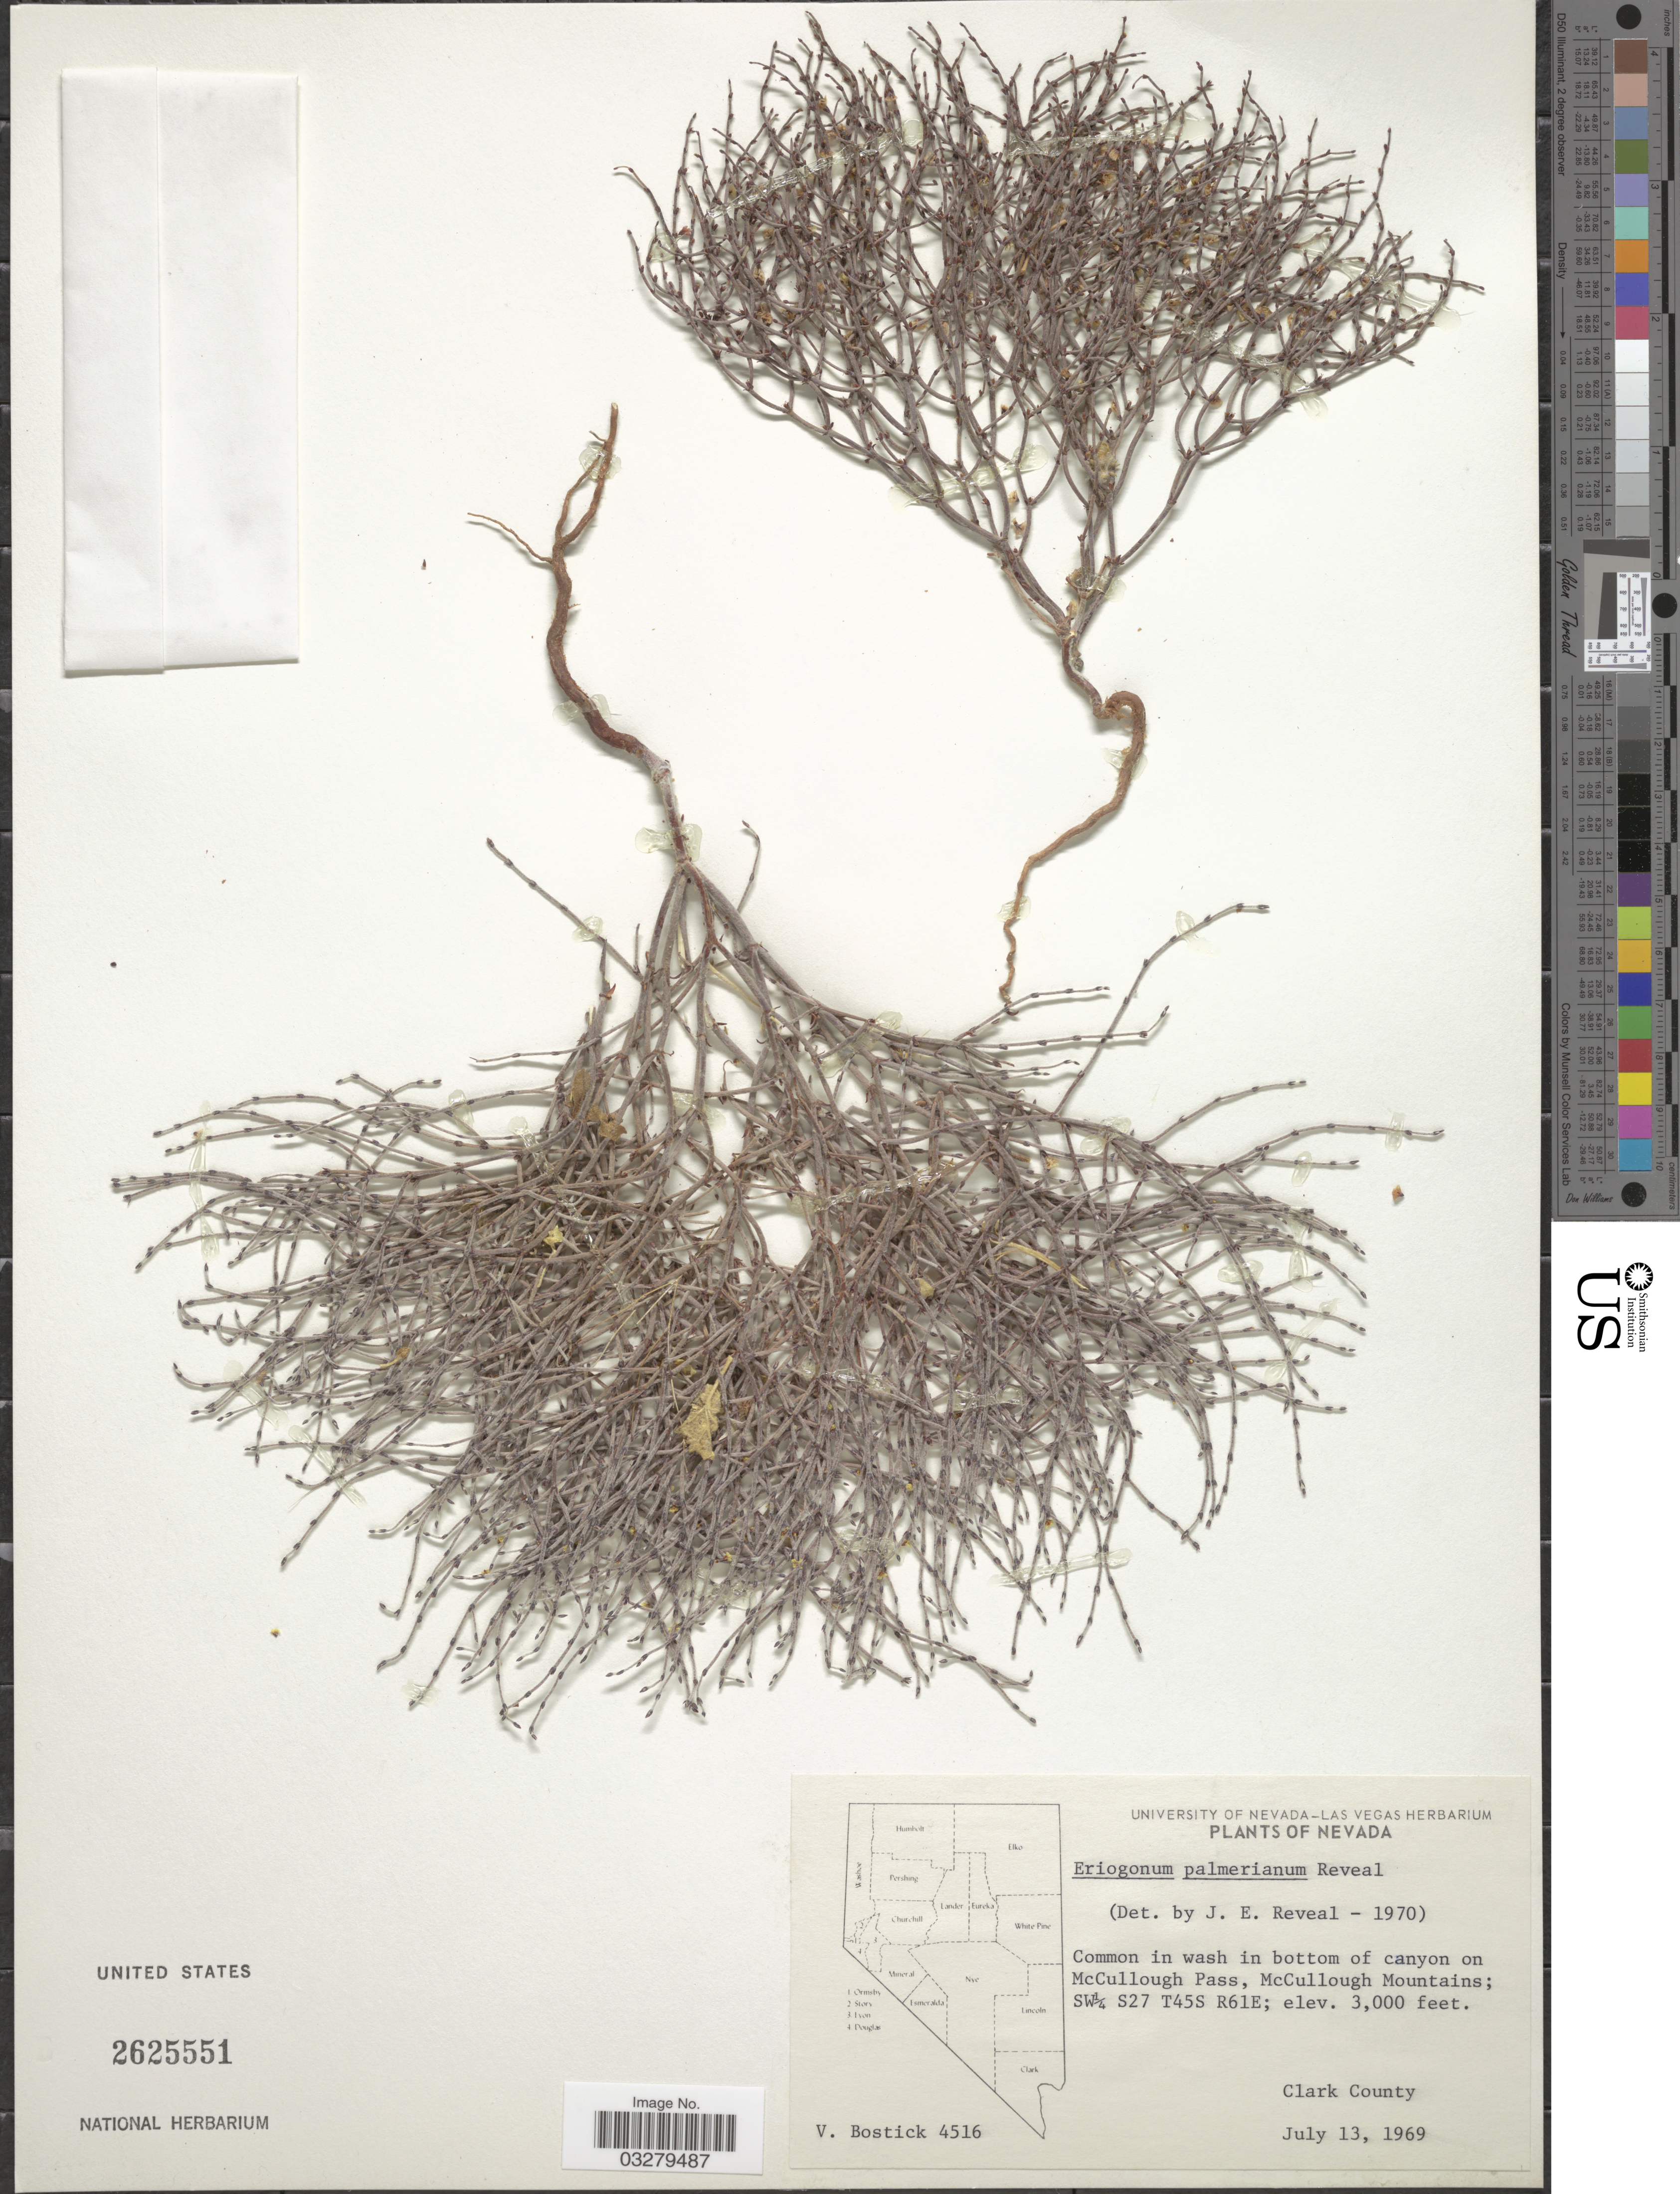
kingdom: Plantae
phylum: Tracheophyta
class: Magnoliopsida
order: Caryophyllales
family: Polygonaceae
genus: Eriogonum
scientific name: Eriogonum palmerianum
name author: Reveal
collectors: V. Bostick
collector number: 4516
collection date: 1969-07-13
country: United States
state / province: Nevada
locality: Common in wash in bottom of canyon on McCullough Pass, McCullough Mountains; SW¼ S27 T45S R61E, Clark County.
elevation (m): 914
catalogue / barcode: US 2625551